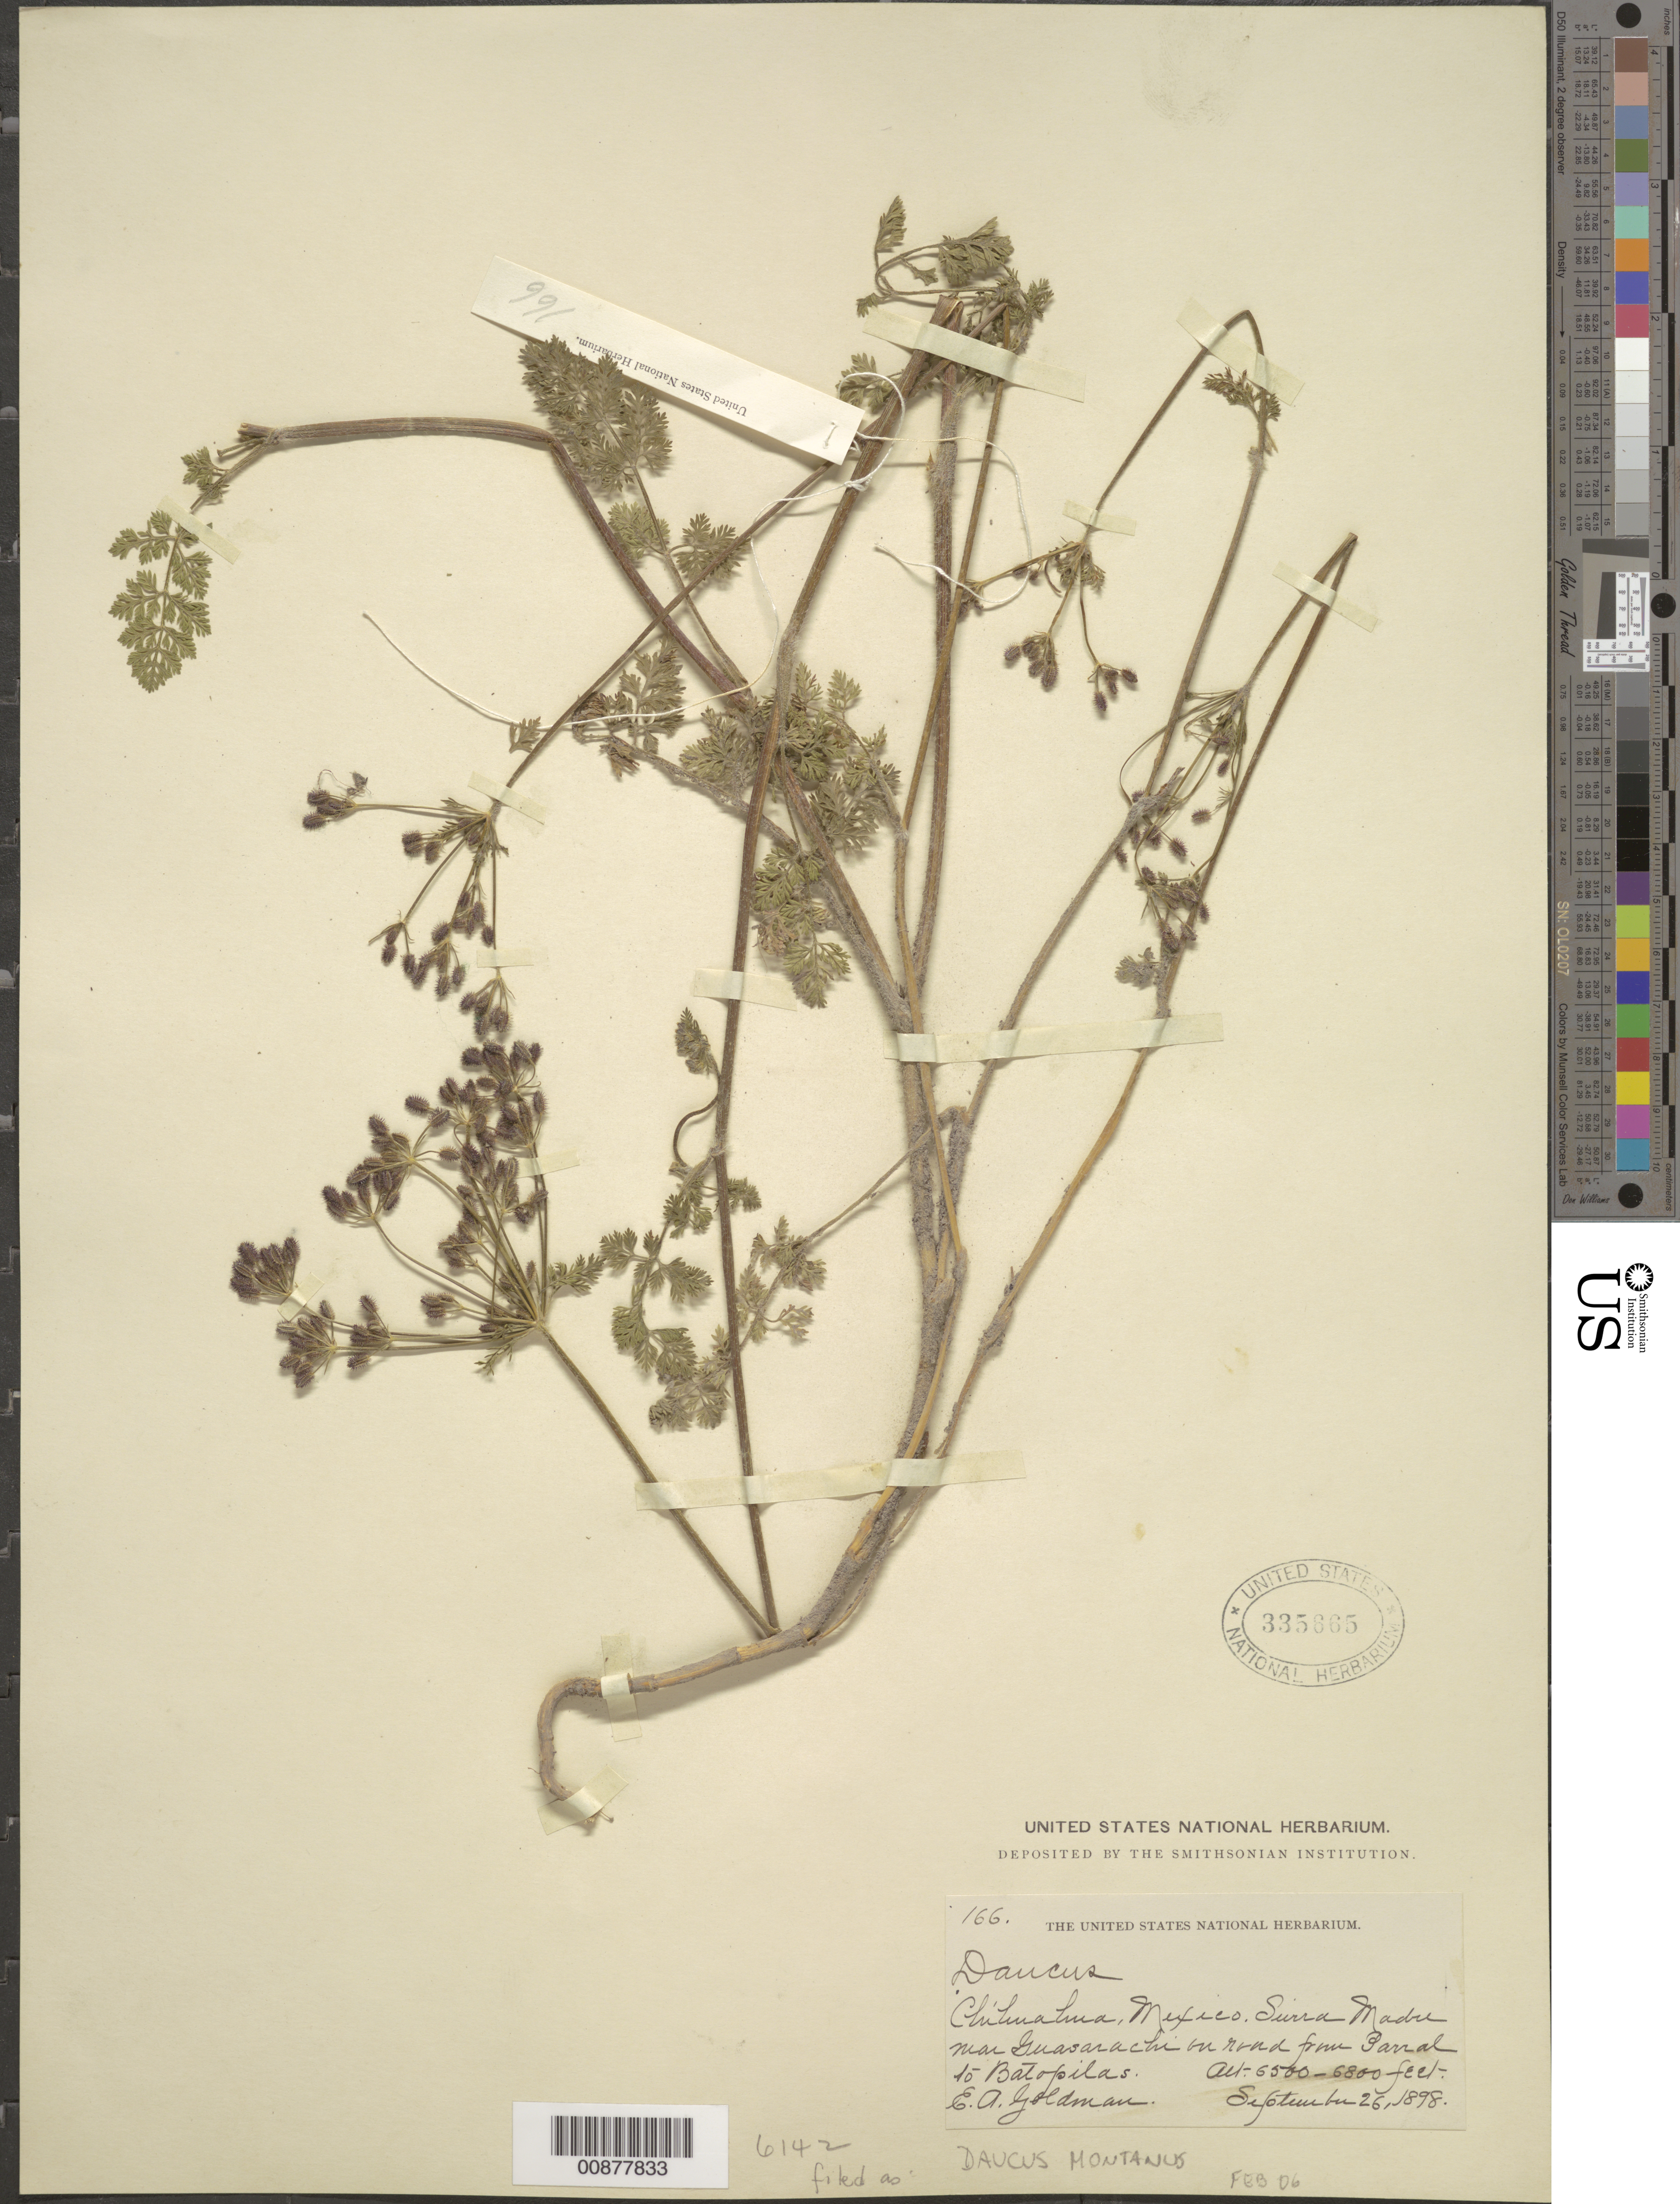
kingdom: Plantae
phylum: Tracheophyta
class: Magnoliopsida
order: Apiales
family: Apiaceae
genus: Daucus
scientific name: Daucus montanus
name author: Humb. & Bonpl. ex Spreng.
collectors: E. A. Goldman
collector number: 166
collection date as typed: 26 Sep 1898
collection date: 1898-09-26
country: Mexico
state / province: Chihuahua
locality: Sierra Madre Mts., Chihuahua. Near Guasarachi on road from Parral to Batopilas.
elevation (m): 1981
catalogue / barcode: US 335665